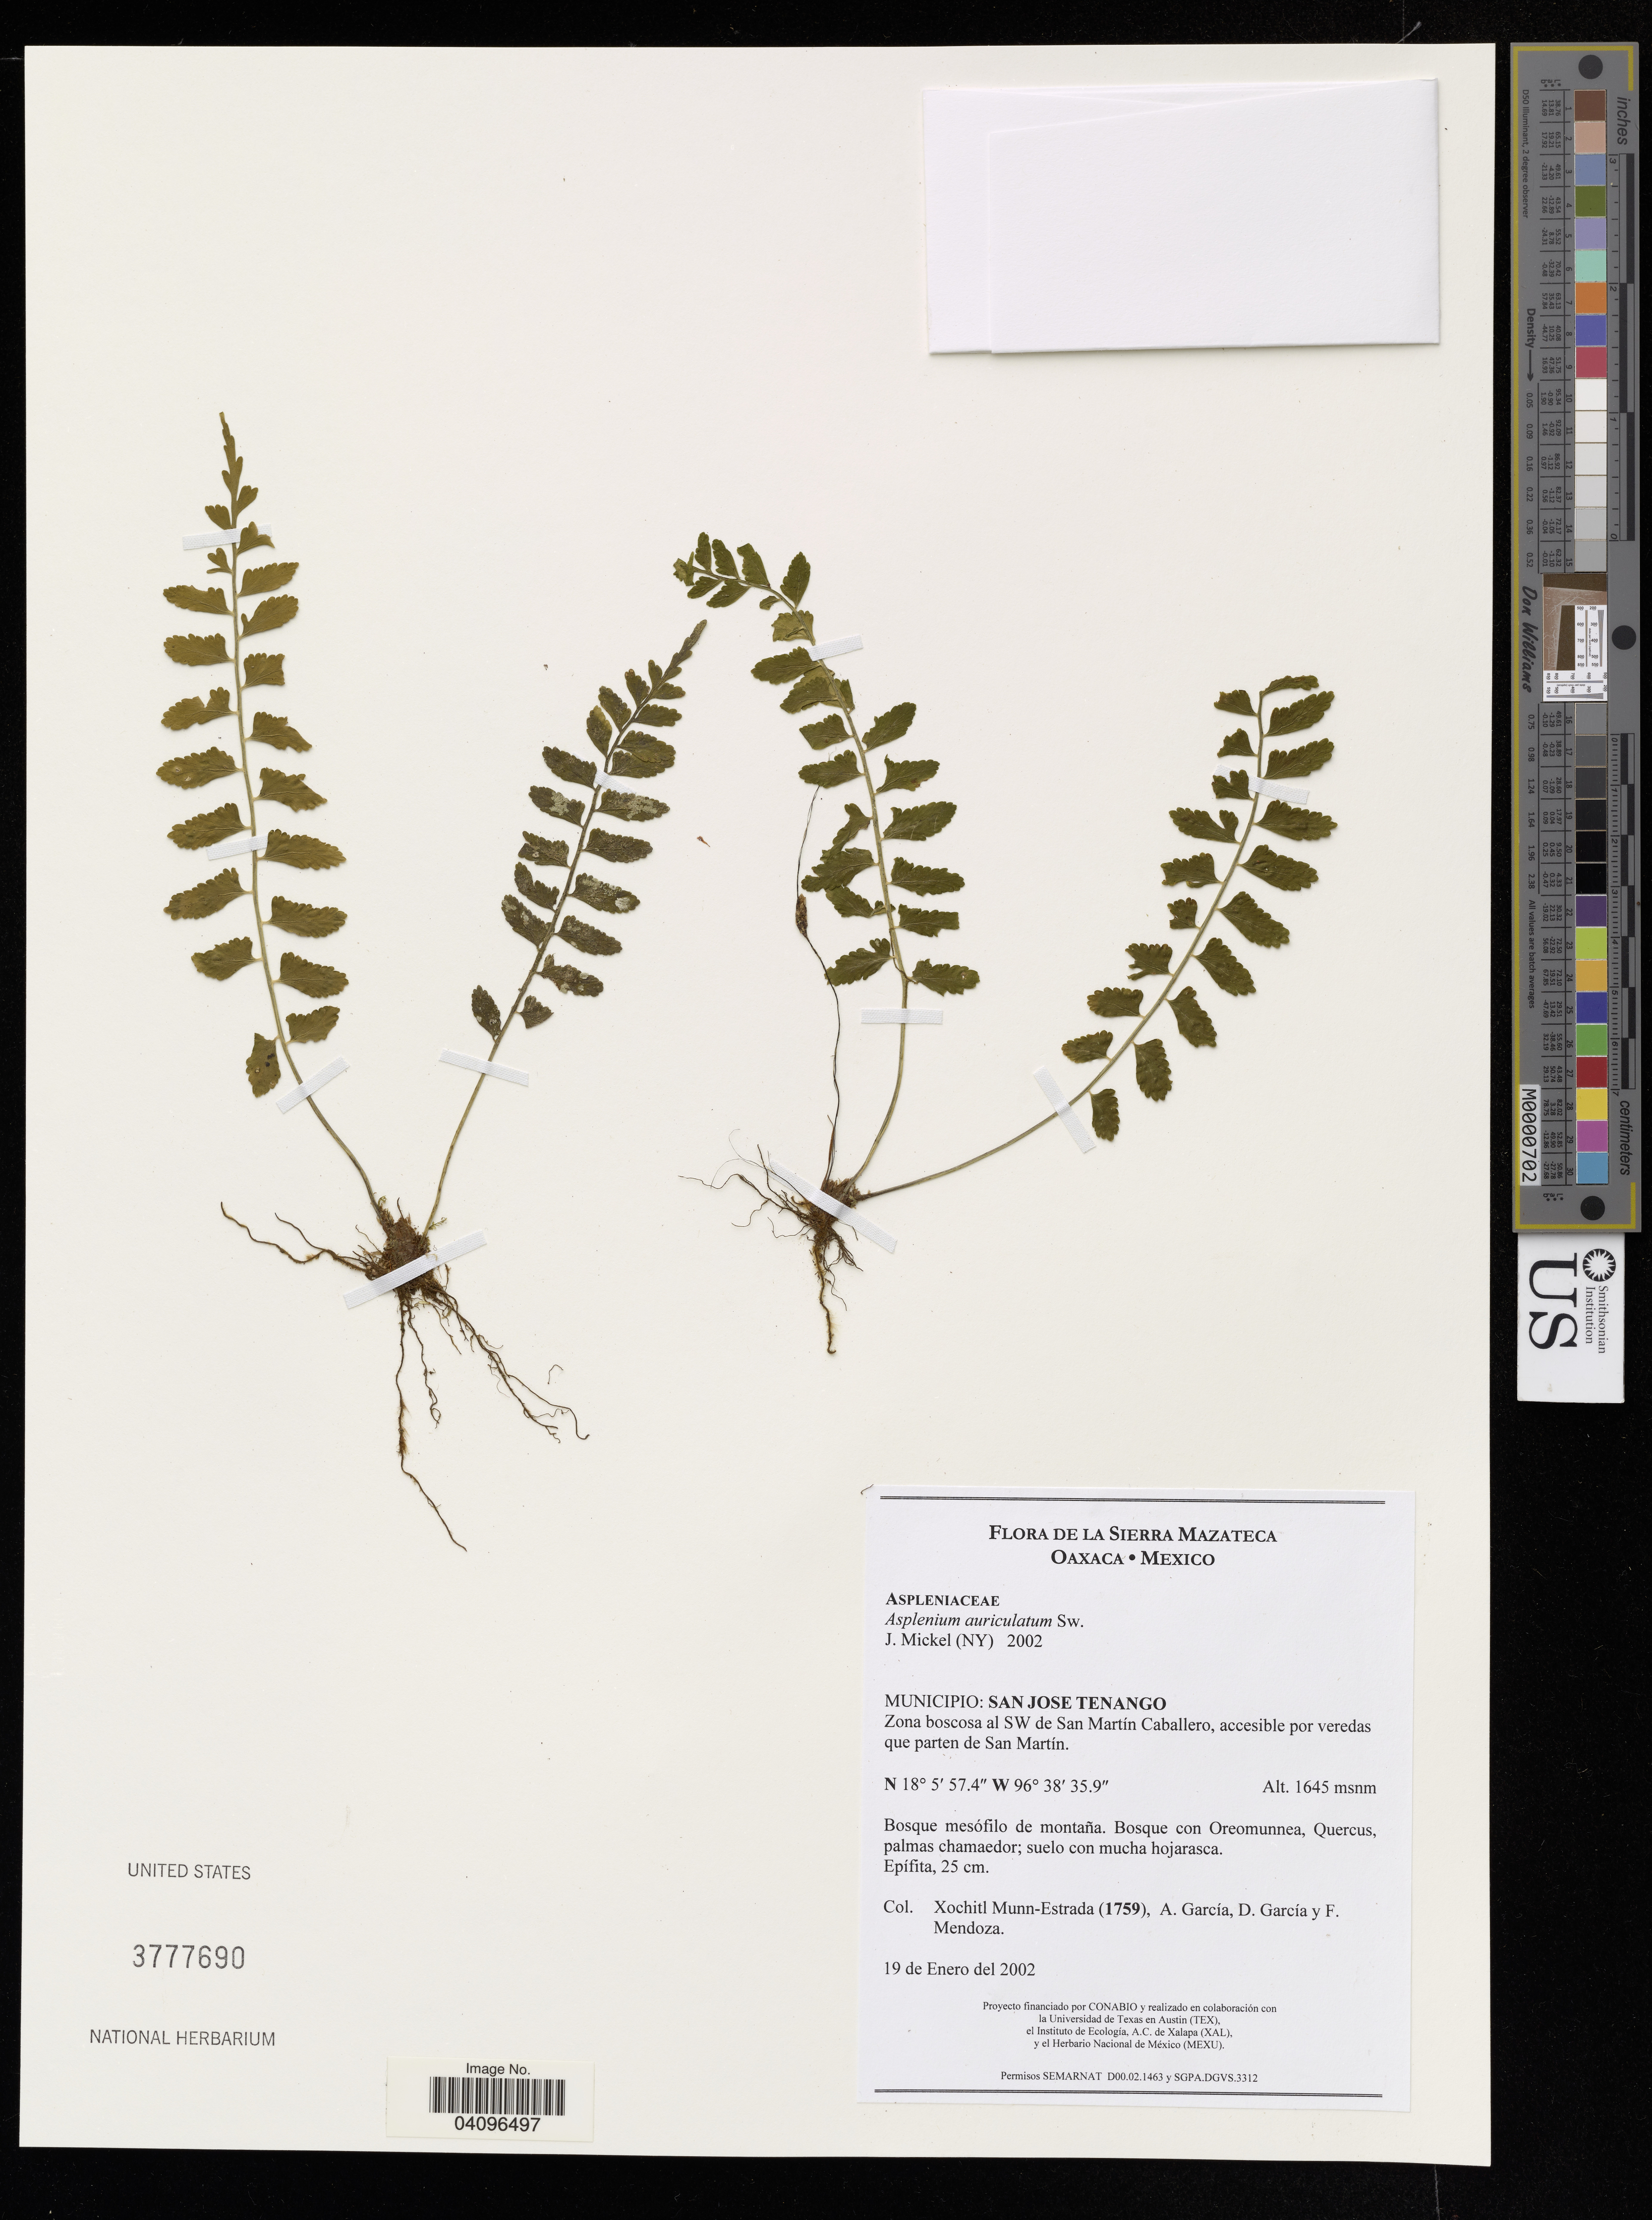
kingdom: Plantae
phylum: Tracheophyta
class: Polypodiopsida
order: Polypodiales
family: Aspleniaceae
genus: Asplenium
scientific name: Asplenium auriculatum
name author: Sw.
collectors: X. Munn-Estrada, A. García, F. Garcia & F. Mendoza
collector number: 1759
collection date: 2002-01-19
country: Mexico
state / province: Oaxaca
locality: Municipio: San Jose Tenango. Zona boscosa al SW de San Martin Caballero, accesible por veredas que parten de San Martin.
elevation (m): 1645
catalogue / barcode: US 377690